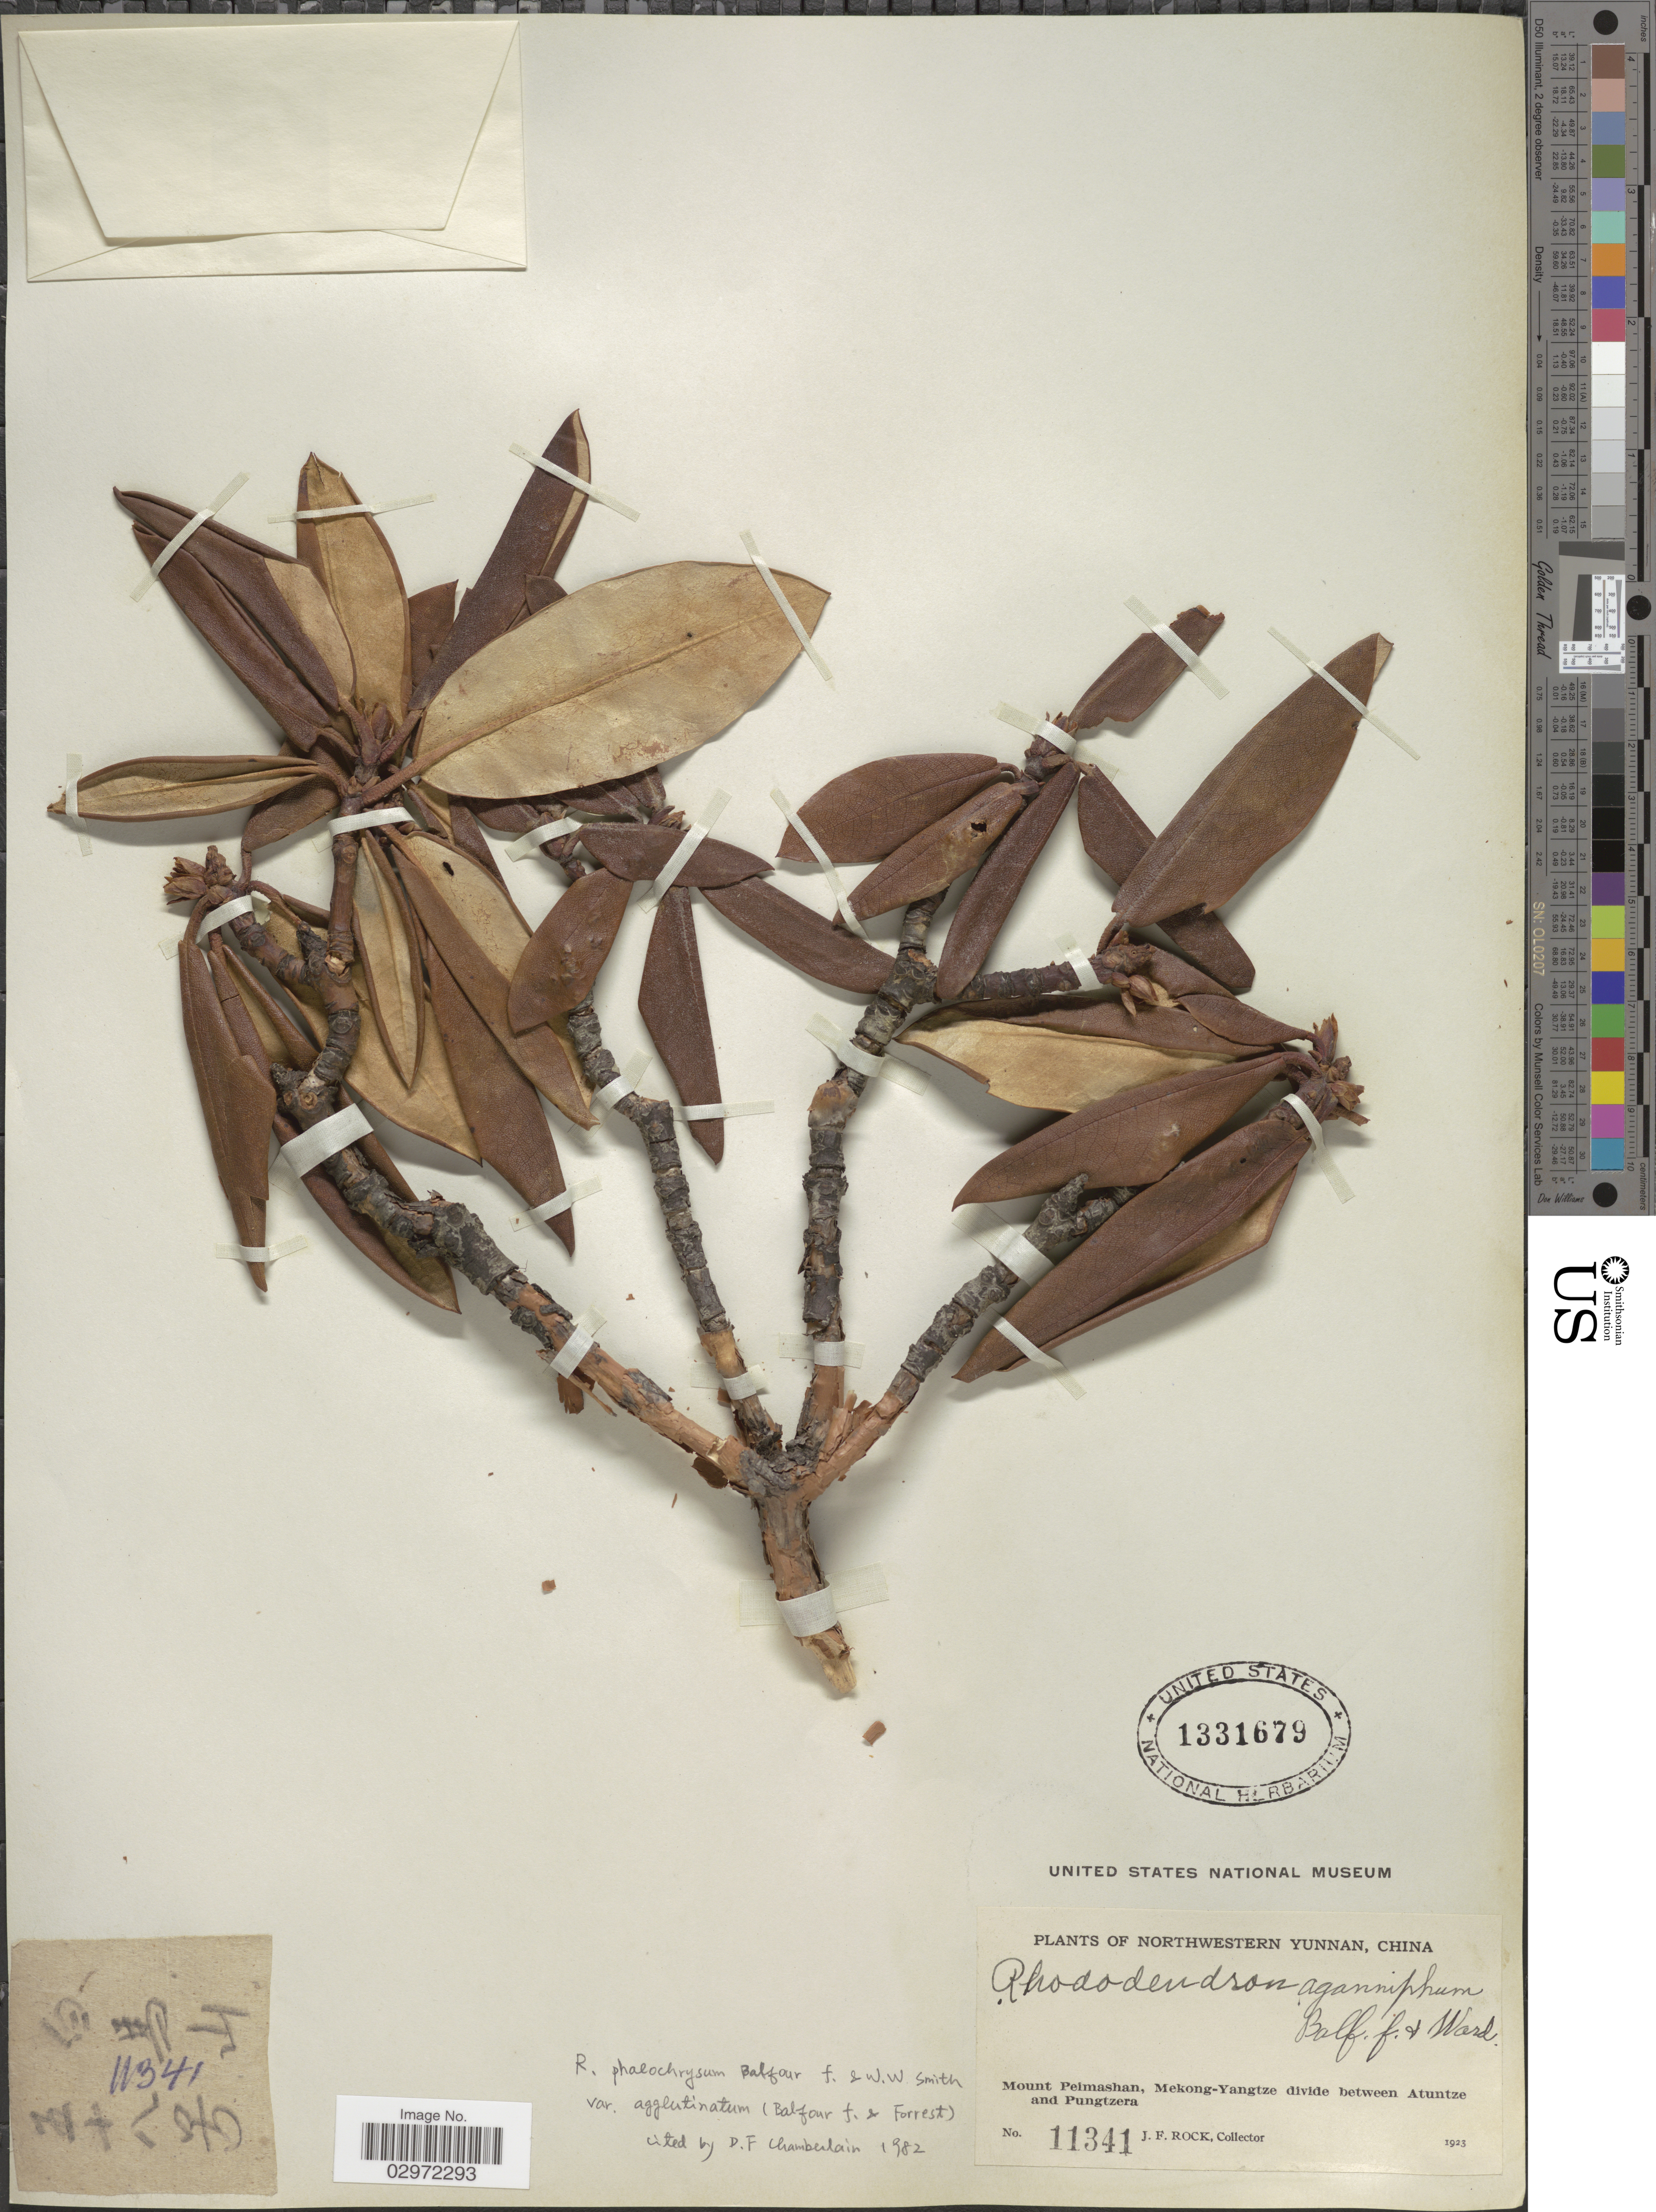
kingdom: Plantae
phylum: Tracheophyta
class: Magnoliopsida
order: Ericales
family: Ericaceae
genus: Rhododendron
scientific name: Rhododendron phaeochrysum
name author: Balf. f. & W.W. Sm.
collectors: J. Rock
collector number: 11341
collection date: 1923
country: China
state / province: Yunnan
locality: Northwestern Yunnan, Mountains Peimashan, Mekong-Yangtze divide between Atuntze and Pungtzera.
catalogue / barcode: US 1331679